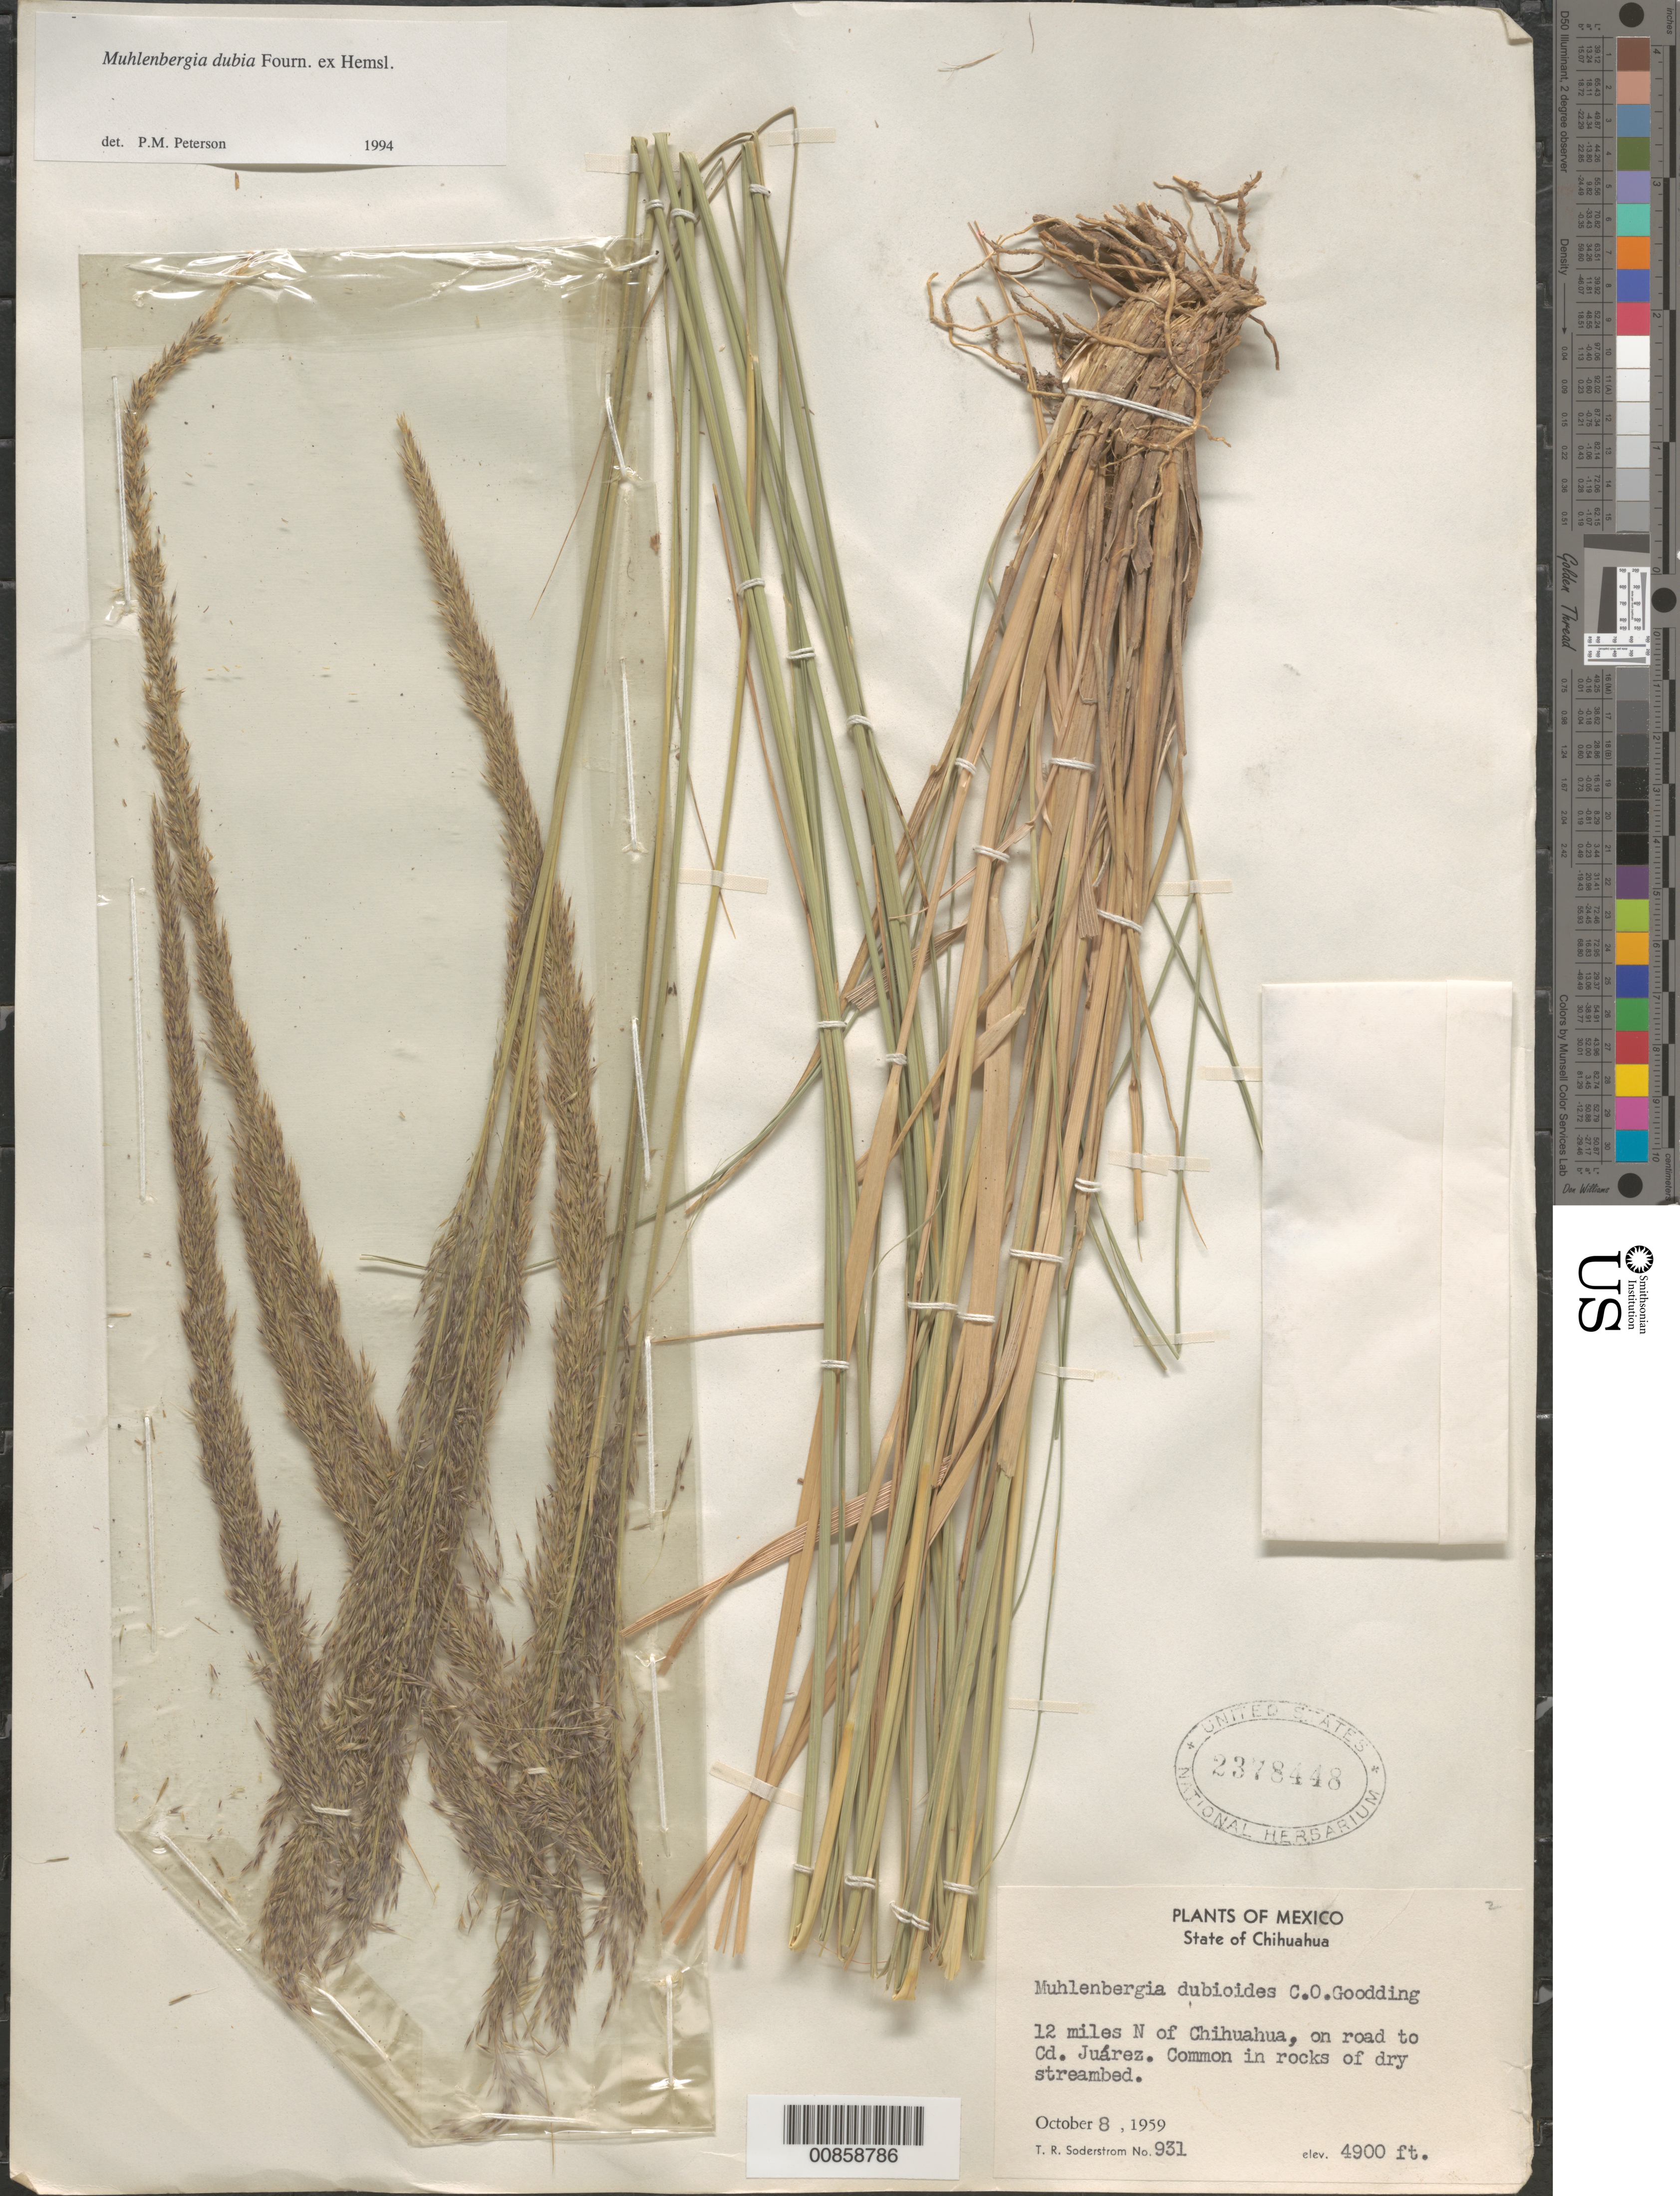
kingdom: Plantae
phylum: Tracheophyta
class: Liliopsida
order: Poales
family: Poaceae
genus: Muhlenbergia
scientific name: Muhlenbergia dubia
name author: E. Fourn.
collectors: T. R. Soderstrom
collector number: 931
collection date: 1959-10-08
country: Mexico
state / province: Chihuahua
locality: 12 miles N of Chihuahua, on road to Cd. Juárez.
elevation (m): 1494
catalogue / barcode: US 2378448